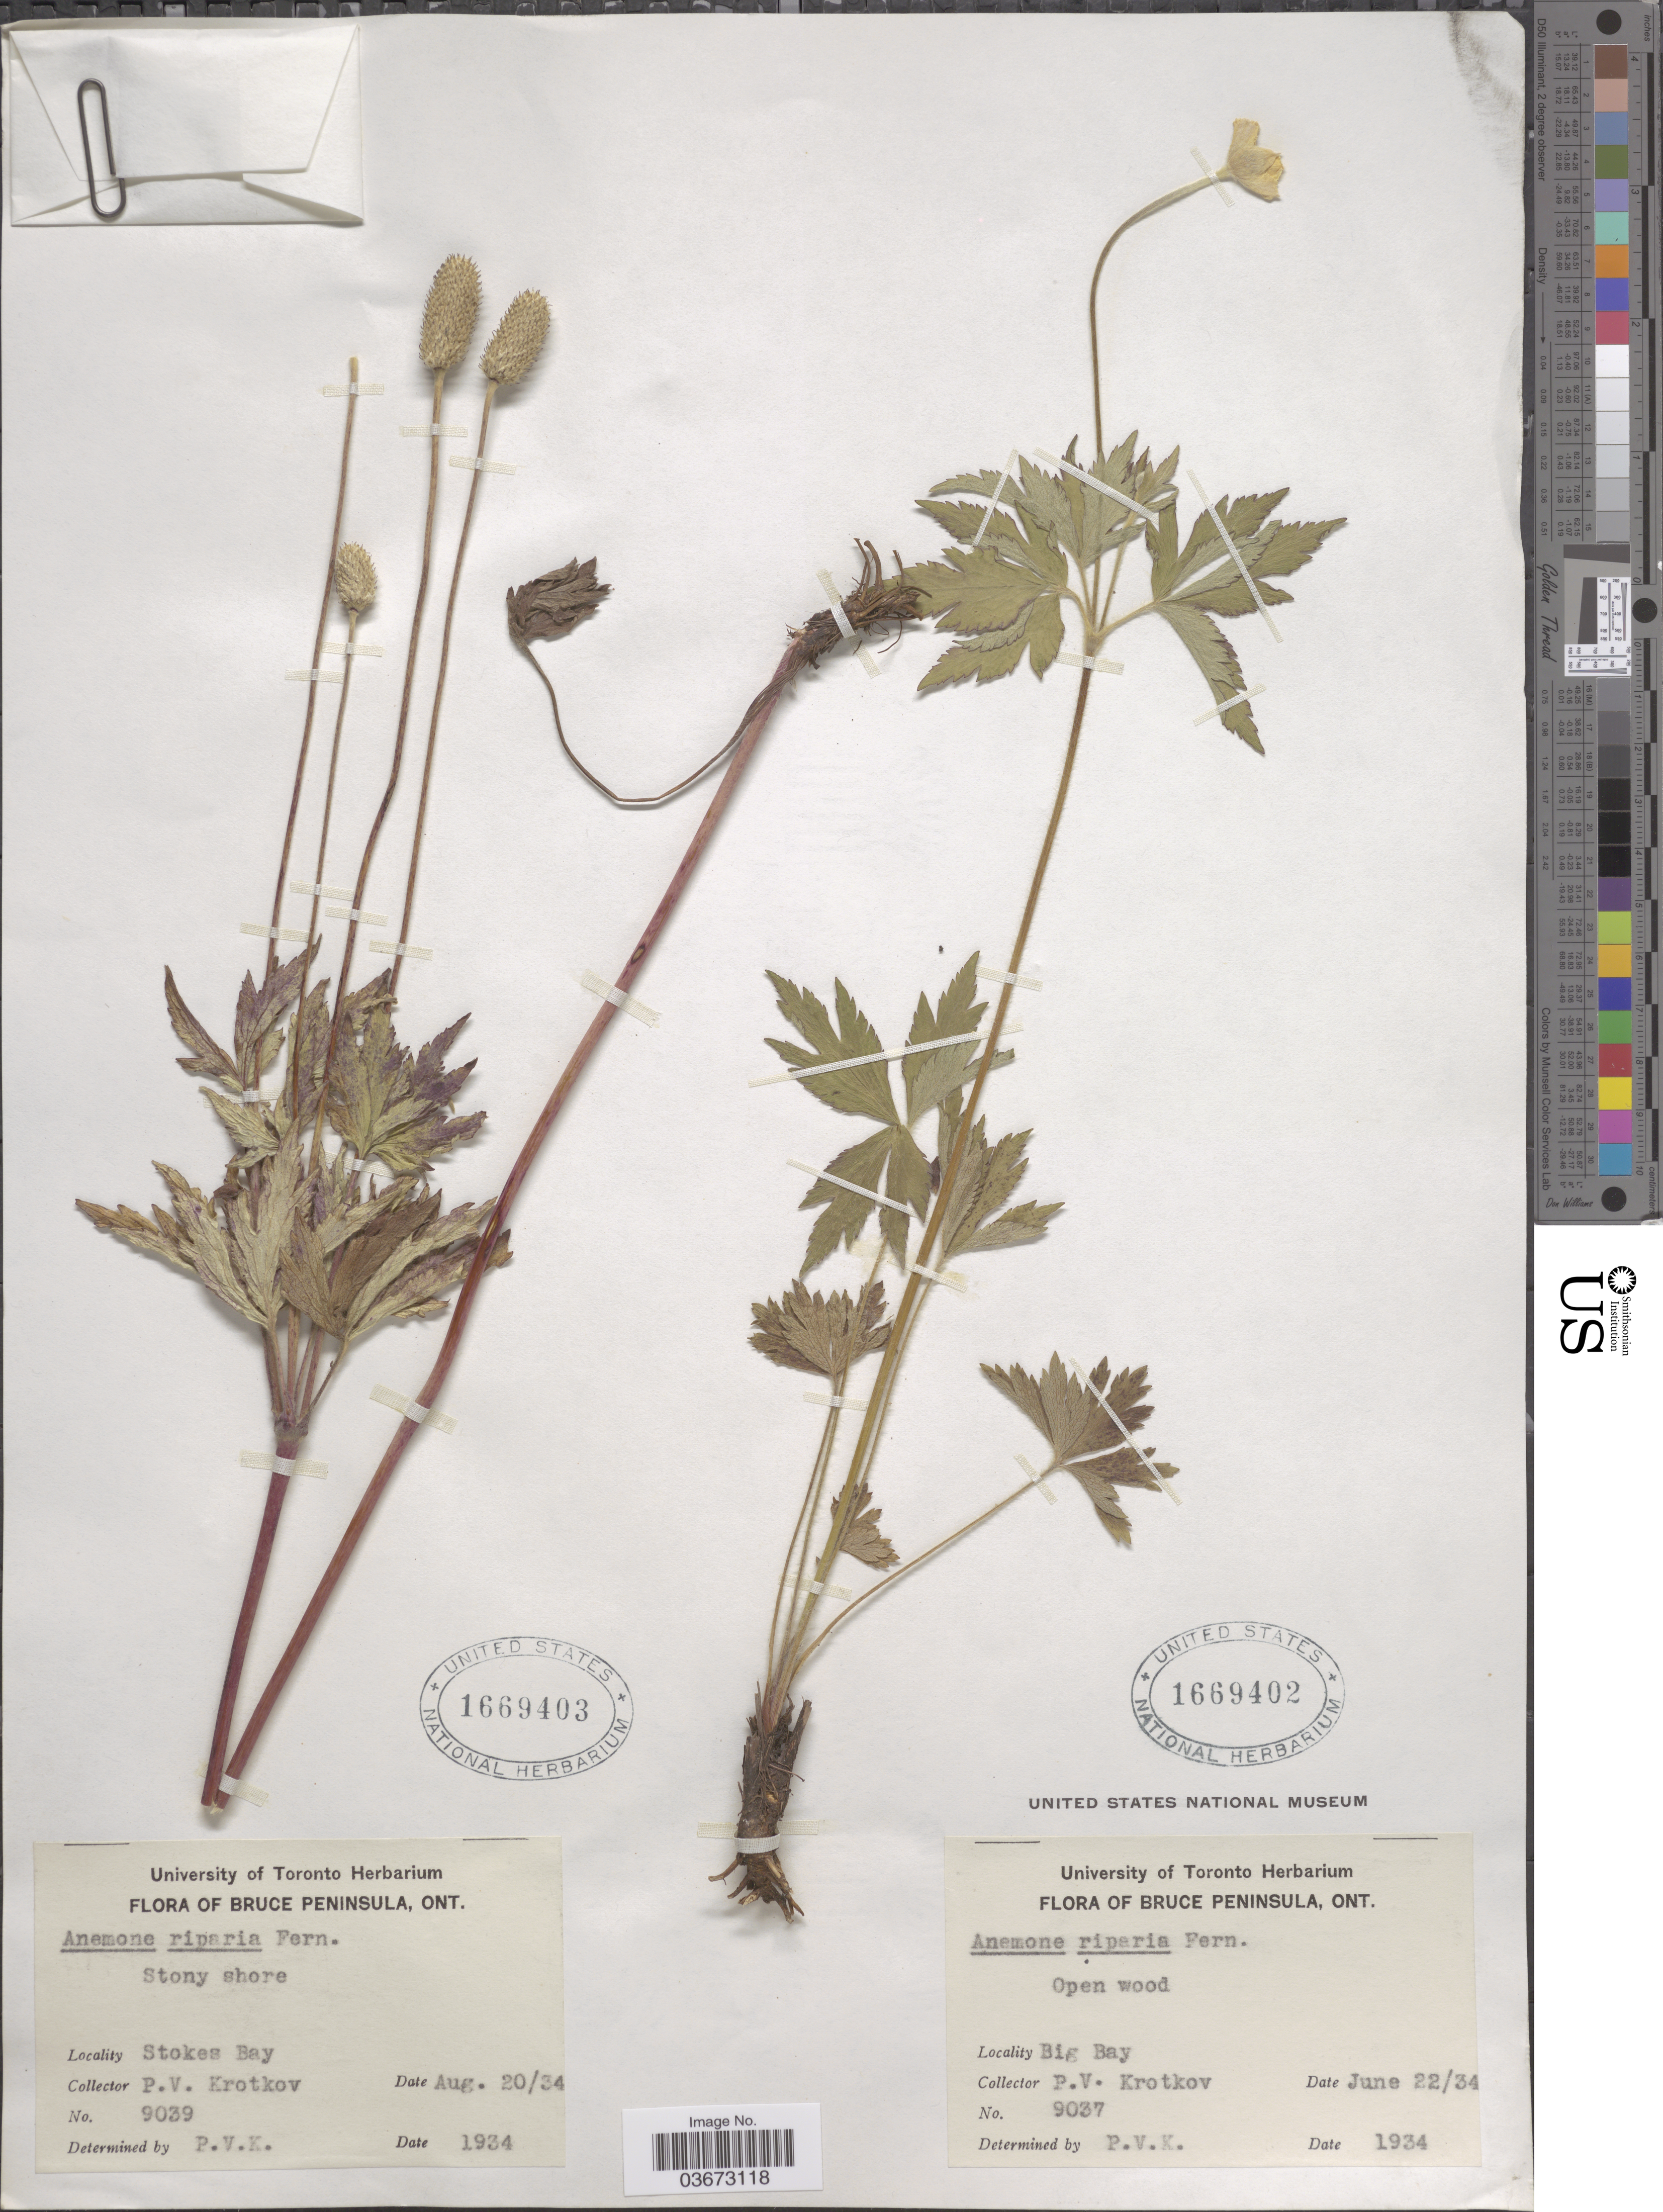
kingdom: Plantae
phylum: Tracheophyta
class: Magnoliopsida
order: Ranunculales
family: Ranunculaceae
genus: Anemone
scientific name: Anemone riparia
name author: Fernald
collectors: P. V. Krotkov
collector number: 9037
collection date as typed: Transcribed d/m/y: 22/6/34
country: Canada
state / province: Ontario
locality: Bruce Peninsula. Big Bay.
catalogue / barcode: US 1669402-2